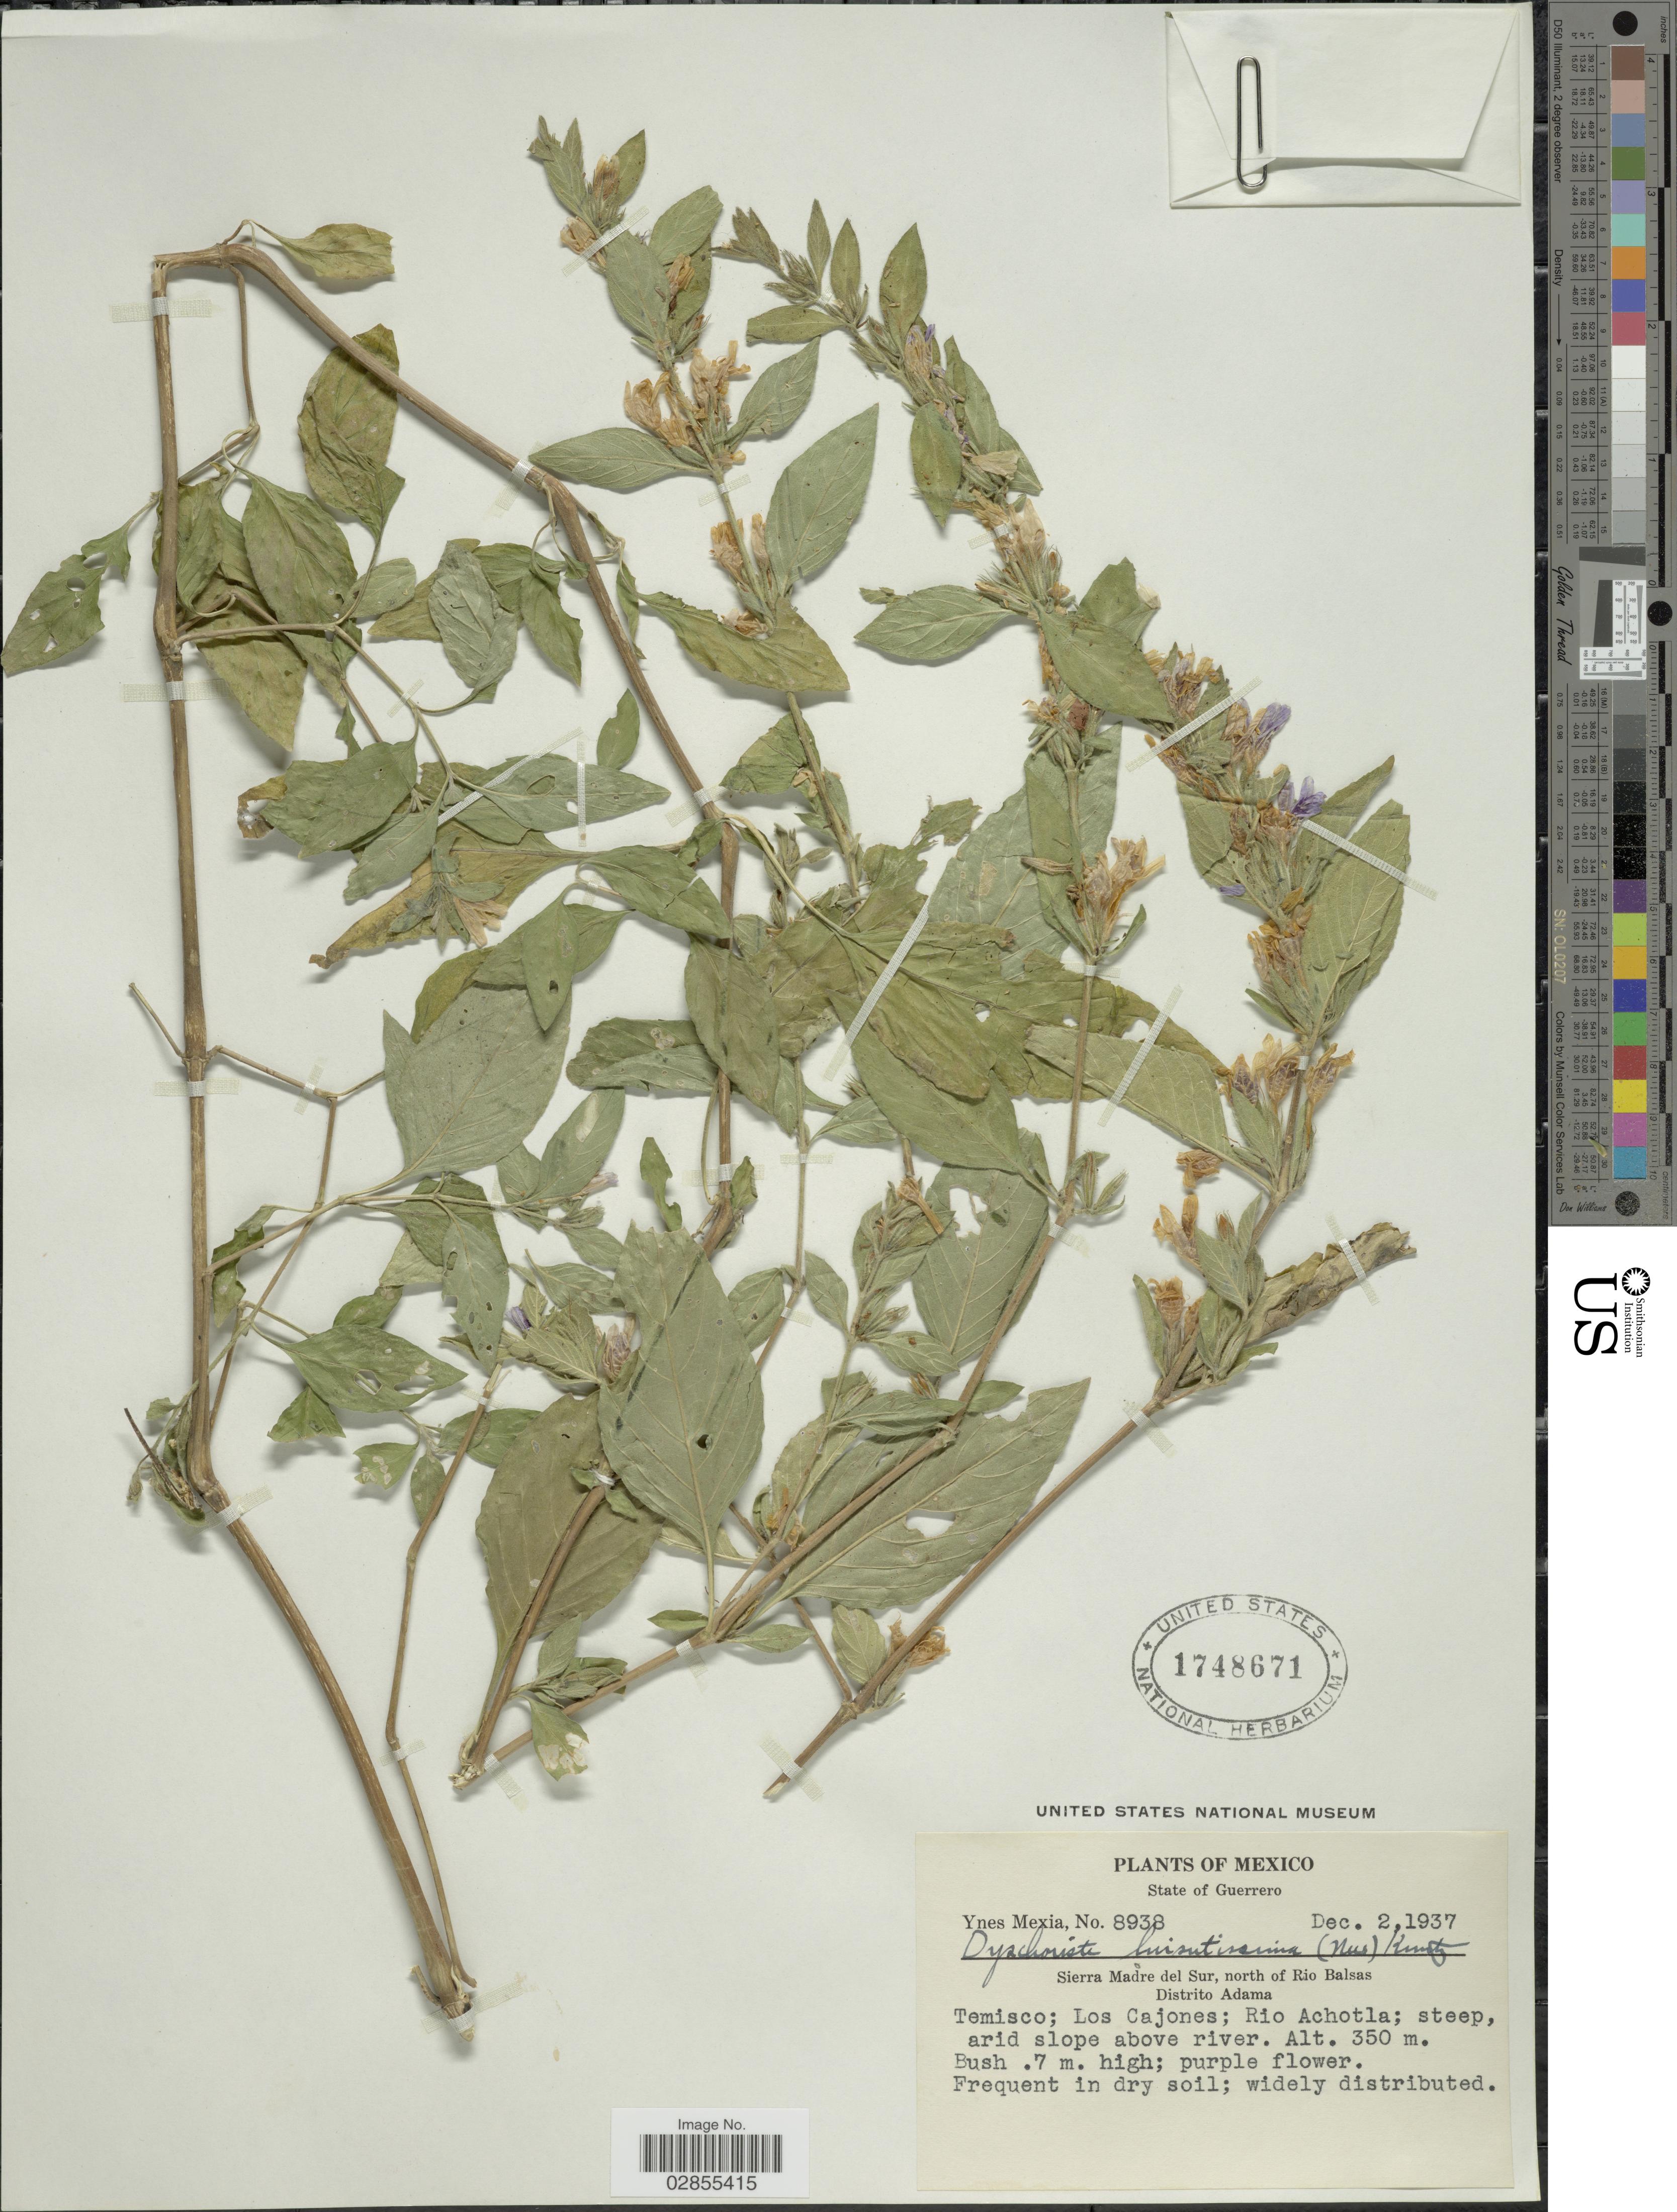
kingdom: Plantae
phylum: Tracheophyta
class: Magnoliopsida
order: Lamiales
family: Acanthaceae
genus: Dyschoriste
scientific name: Dyschoriste hirsutissima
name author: (Nees) Kuntze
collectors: Y. Mexia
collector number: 8938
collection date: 1937-12-02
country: Mexico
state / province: Guerrero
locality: Sierra Madre del Sur, north of Rio Balsas, Distrito Adama, Temisco, Los Cajones, Rio Achotla.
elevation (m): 350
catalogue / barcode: US 1748671